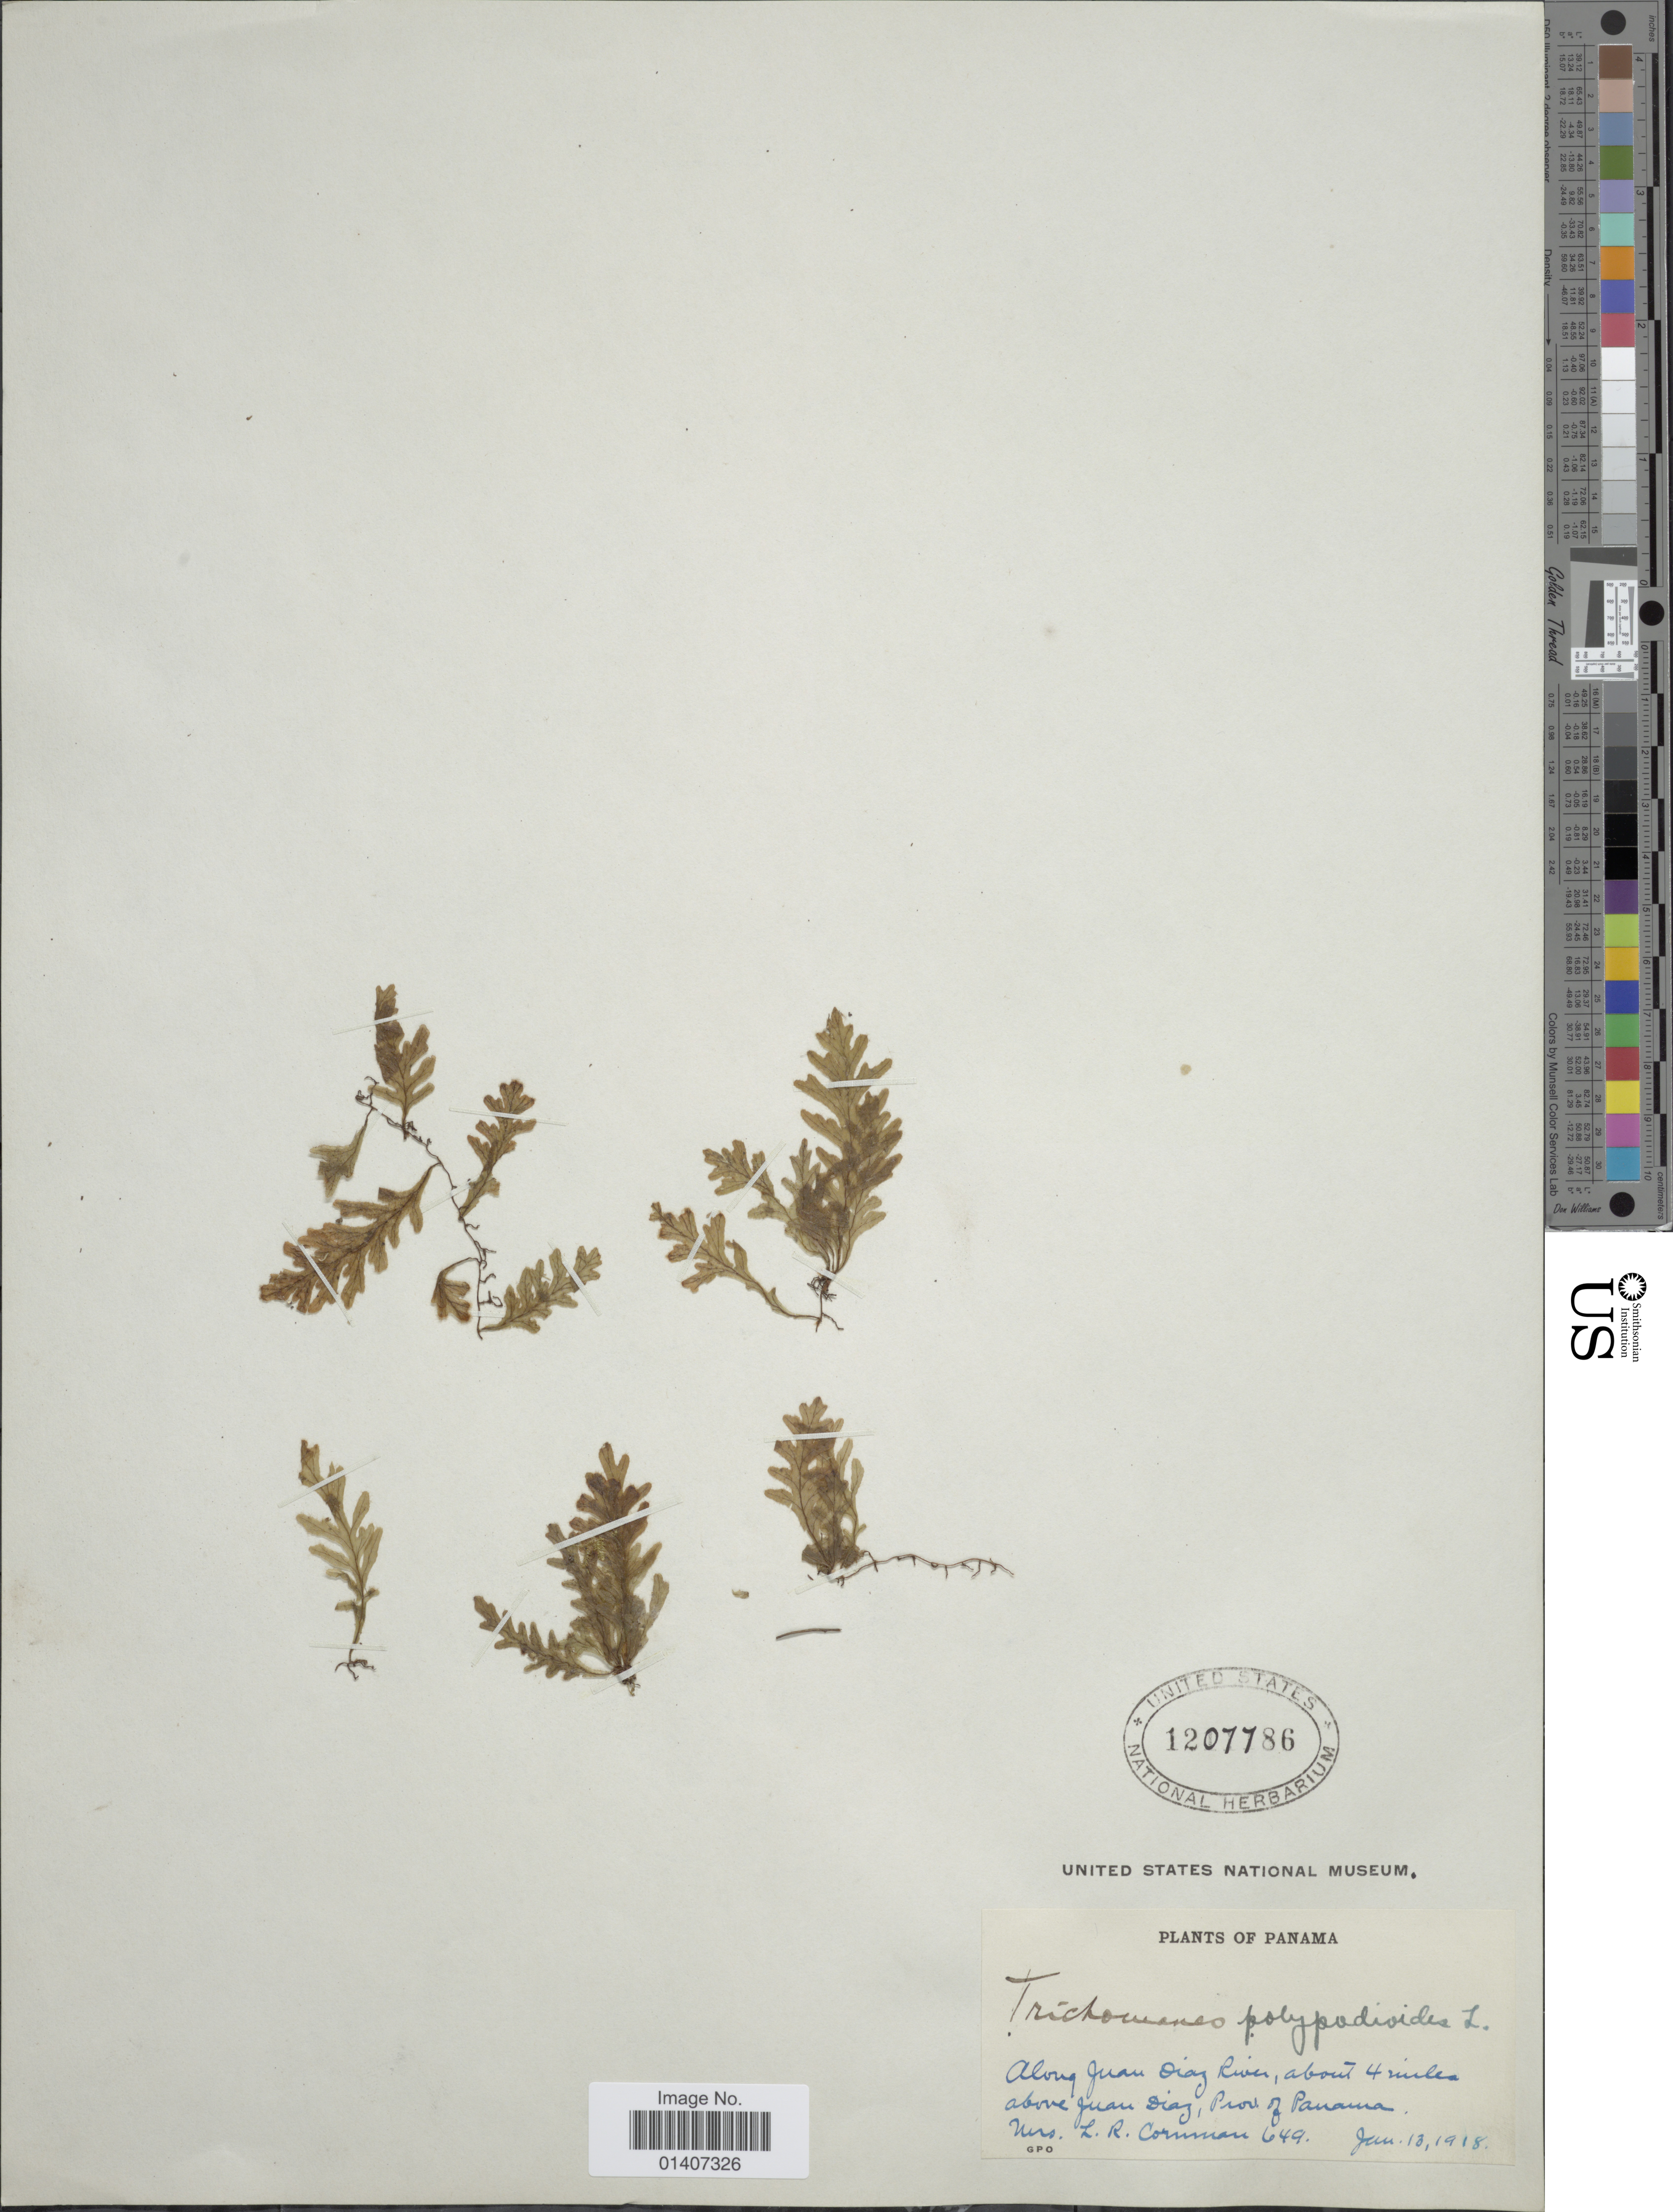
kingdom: Plantae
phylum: Tracheophyta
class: Polypodiopsida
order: Hymenophyllales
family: Hymenophyllaceae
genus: Trichomanes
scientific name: Trichomanes anadromum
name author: Rosenst.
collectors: L. Cornman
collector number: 649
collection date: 1918-01-13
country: Panama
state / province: Panamá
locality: Along Juan Diaz River, about 4 miles above Juan Diaz, prov of Panama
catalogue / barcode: US 1207786